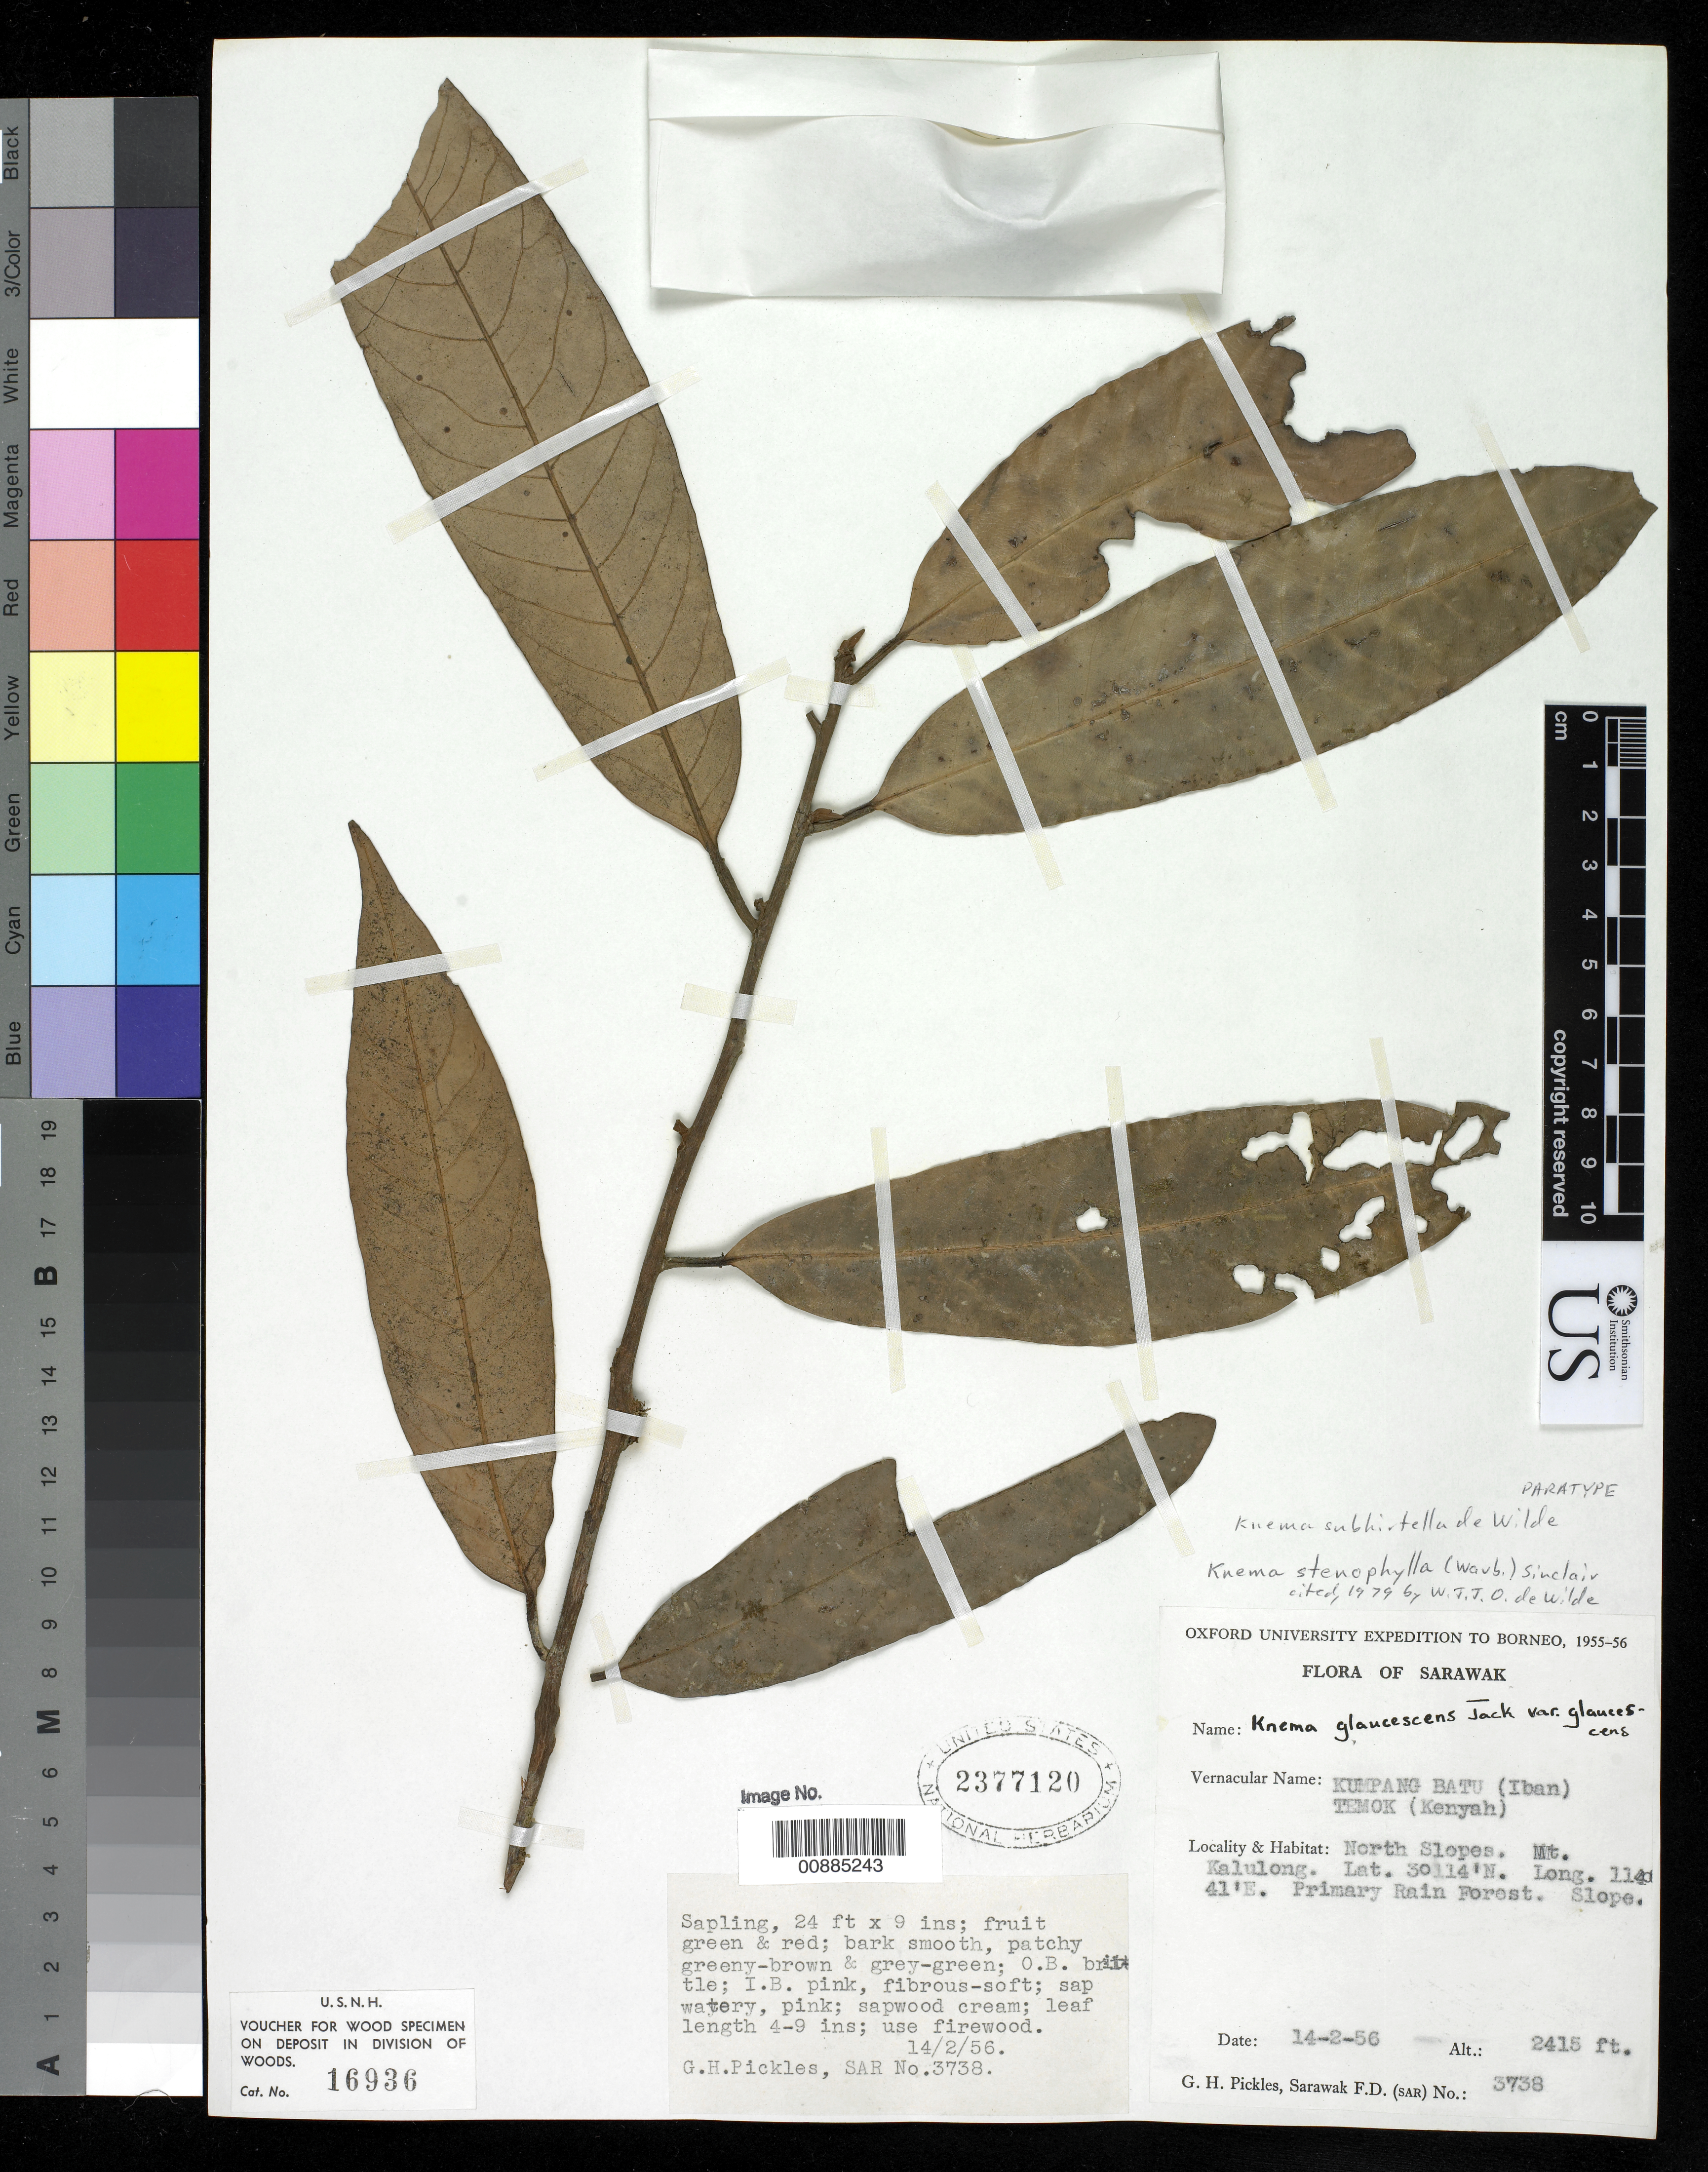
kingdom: Plantae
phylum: Tracheophyta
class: Magnoliopsida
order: Magnoliales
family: Myristicaceae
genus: Knema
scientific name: Knema subhirtella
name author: W.J. de Wilde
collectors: G. Pickles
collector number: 3738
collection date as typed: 14 Feb 1956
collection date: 1956-02-14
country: Malaysia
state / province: Sarawak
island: Borneo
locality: Mt. Kalulong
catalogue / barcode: US 2377120